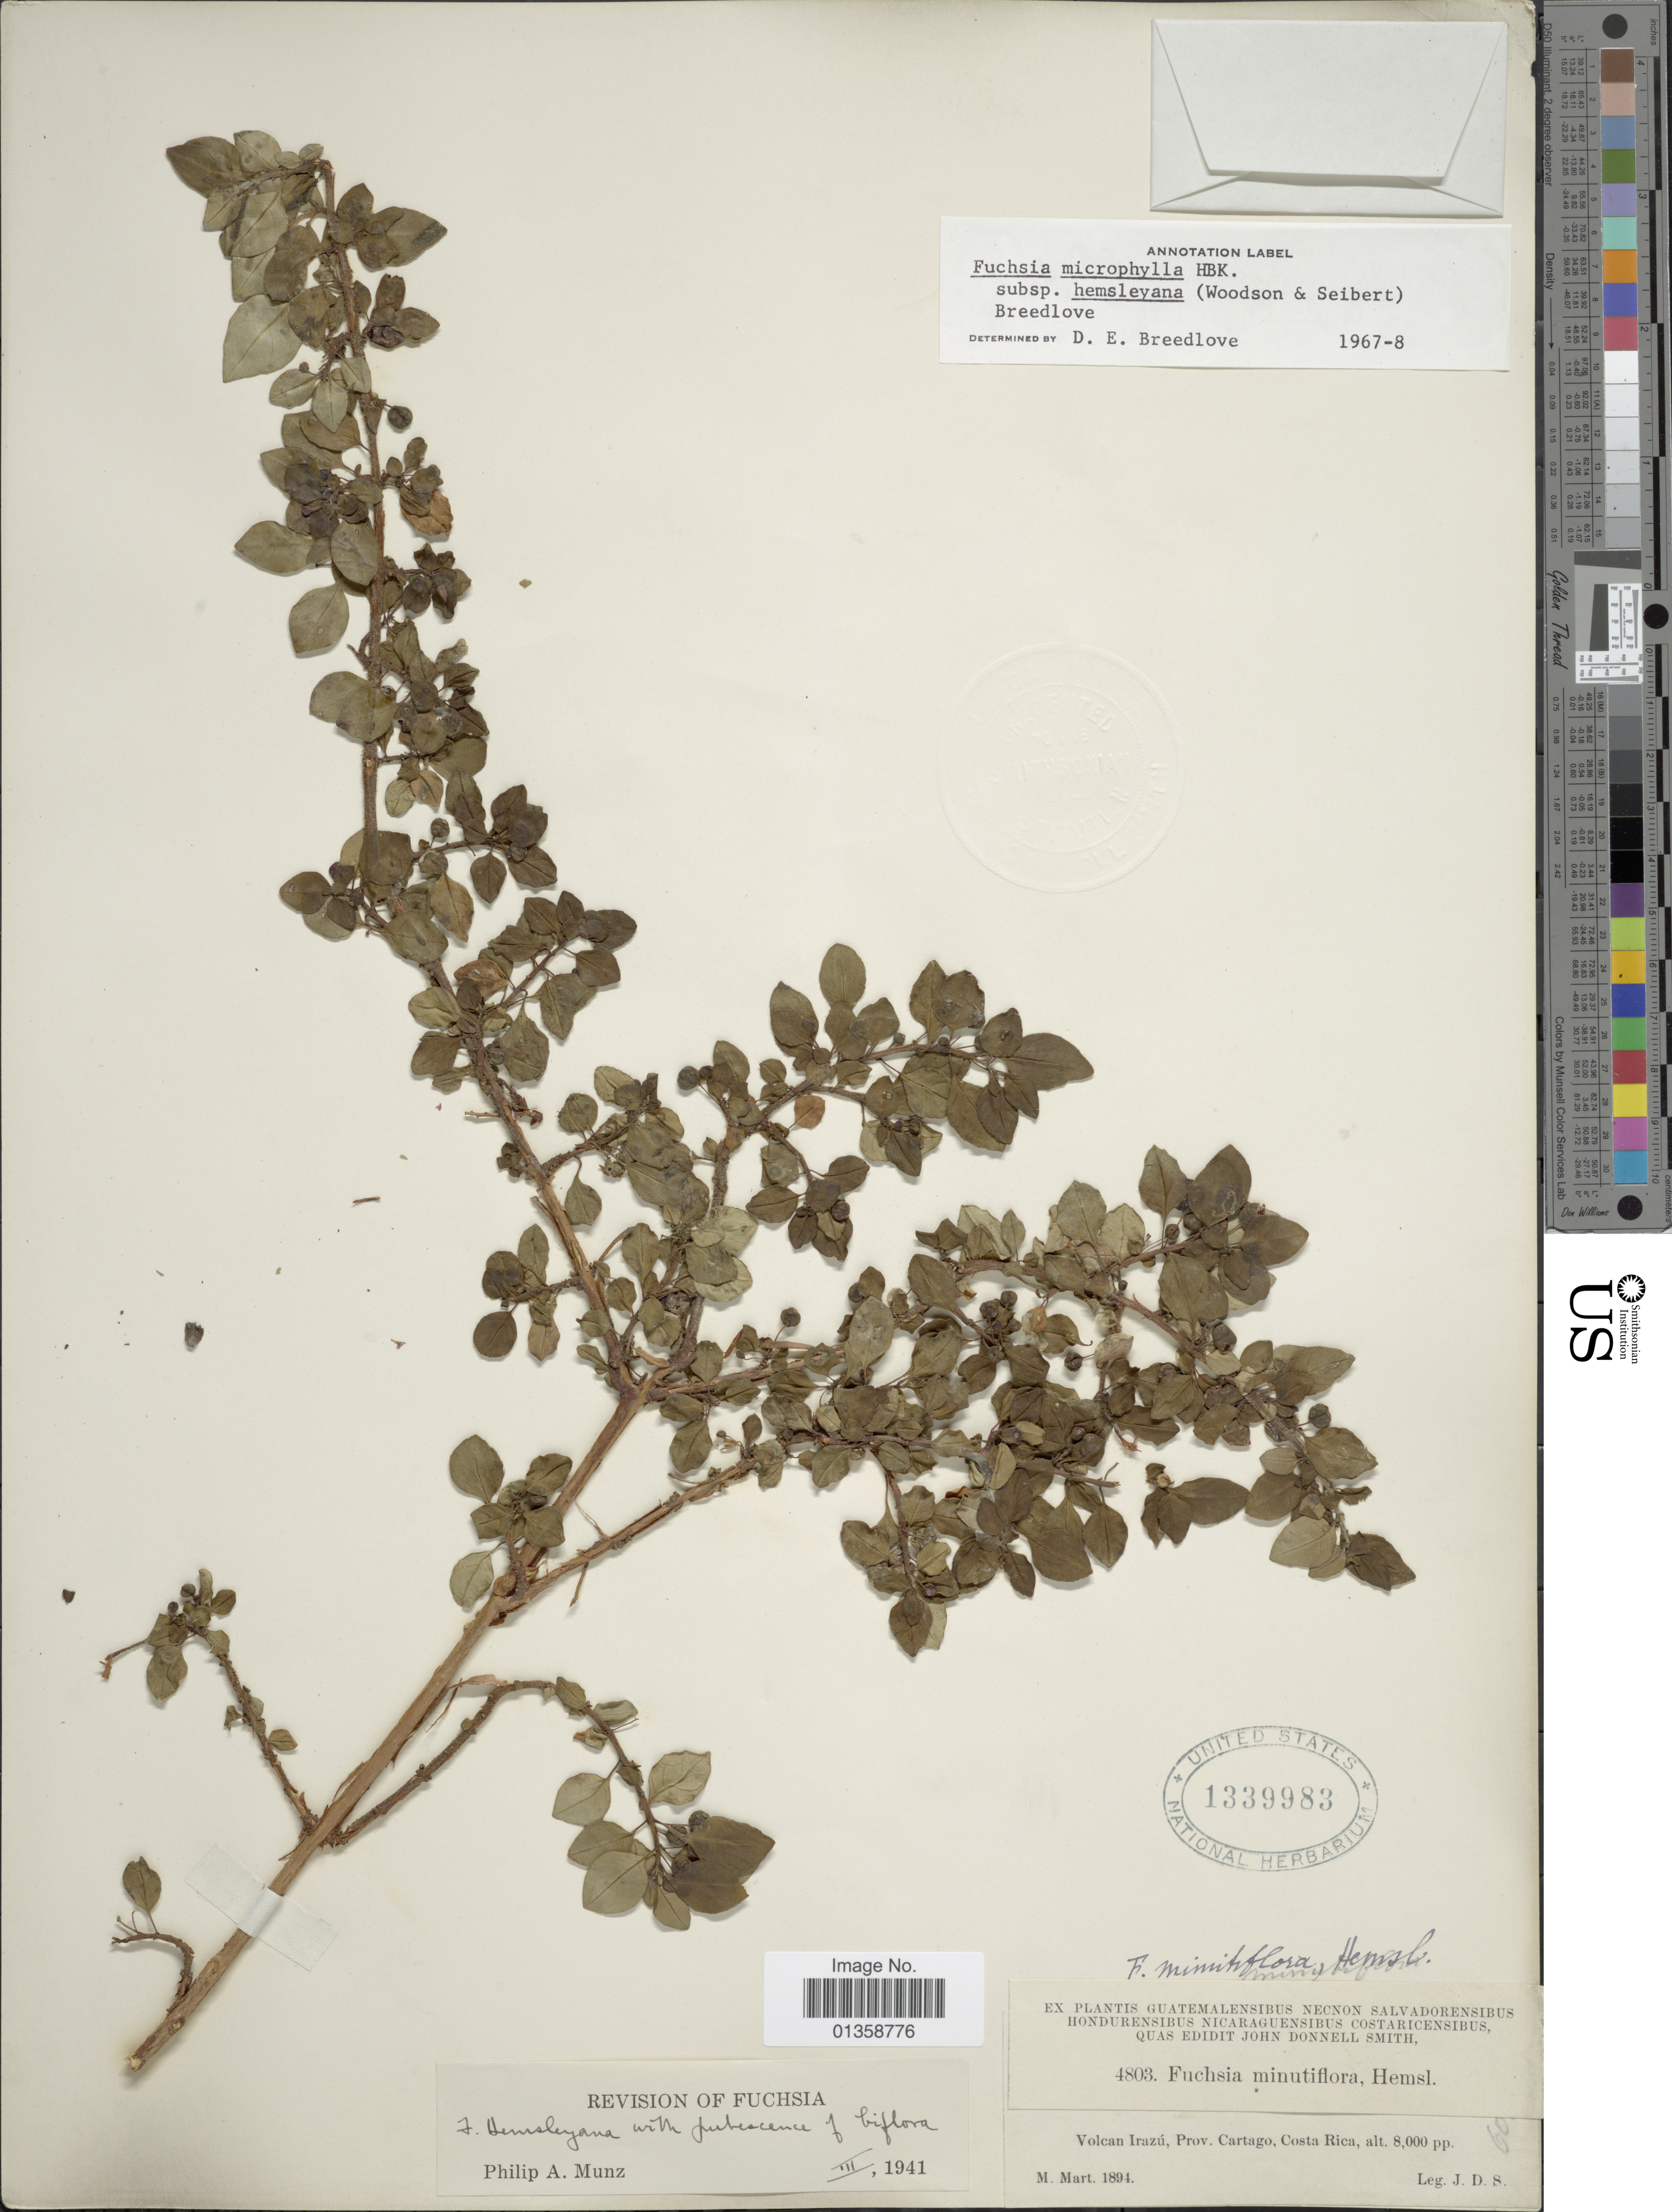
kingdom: Plantae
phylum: Tracheophyta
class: Magnoliopsida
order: Myrtales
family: Onagraceae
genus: Fuchsia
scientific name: Fuchsia microphylla subsp. hemsleyana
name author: (Woodson & Seibert) Breedlove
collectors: J. Donnell Smith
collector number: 4803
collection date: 1894-03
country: Costa Rica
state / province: Cartago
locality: Volcan Irazú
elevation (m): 8000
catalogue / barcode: US 1339983